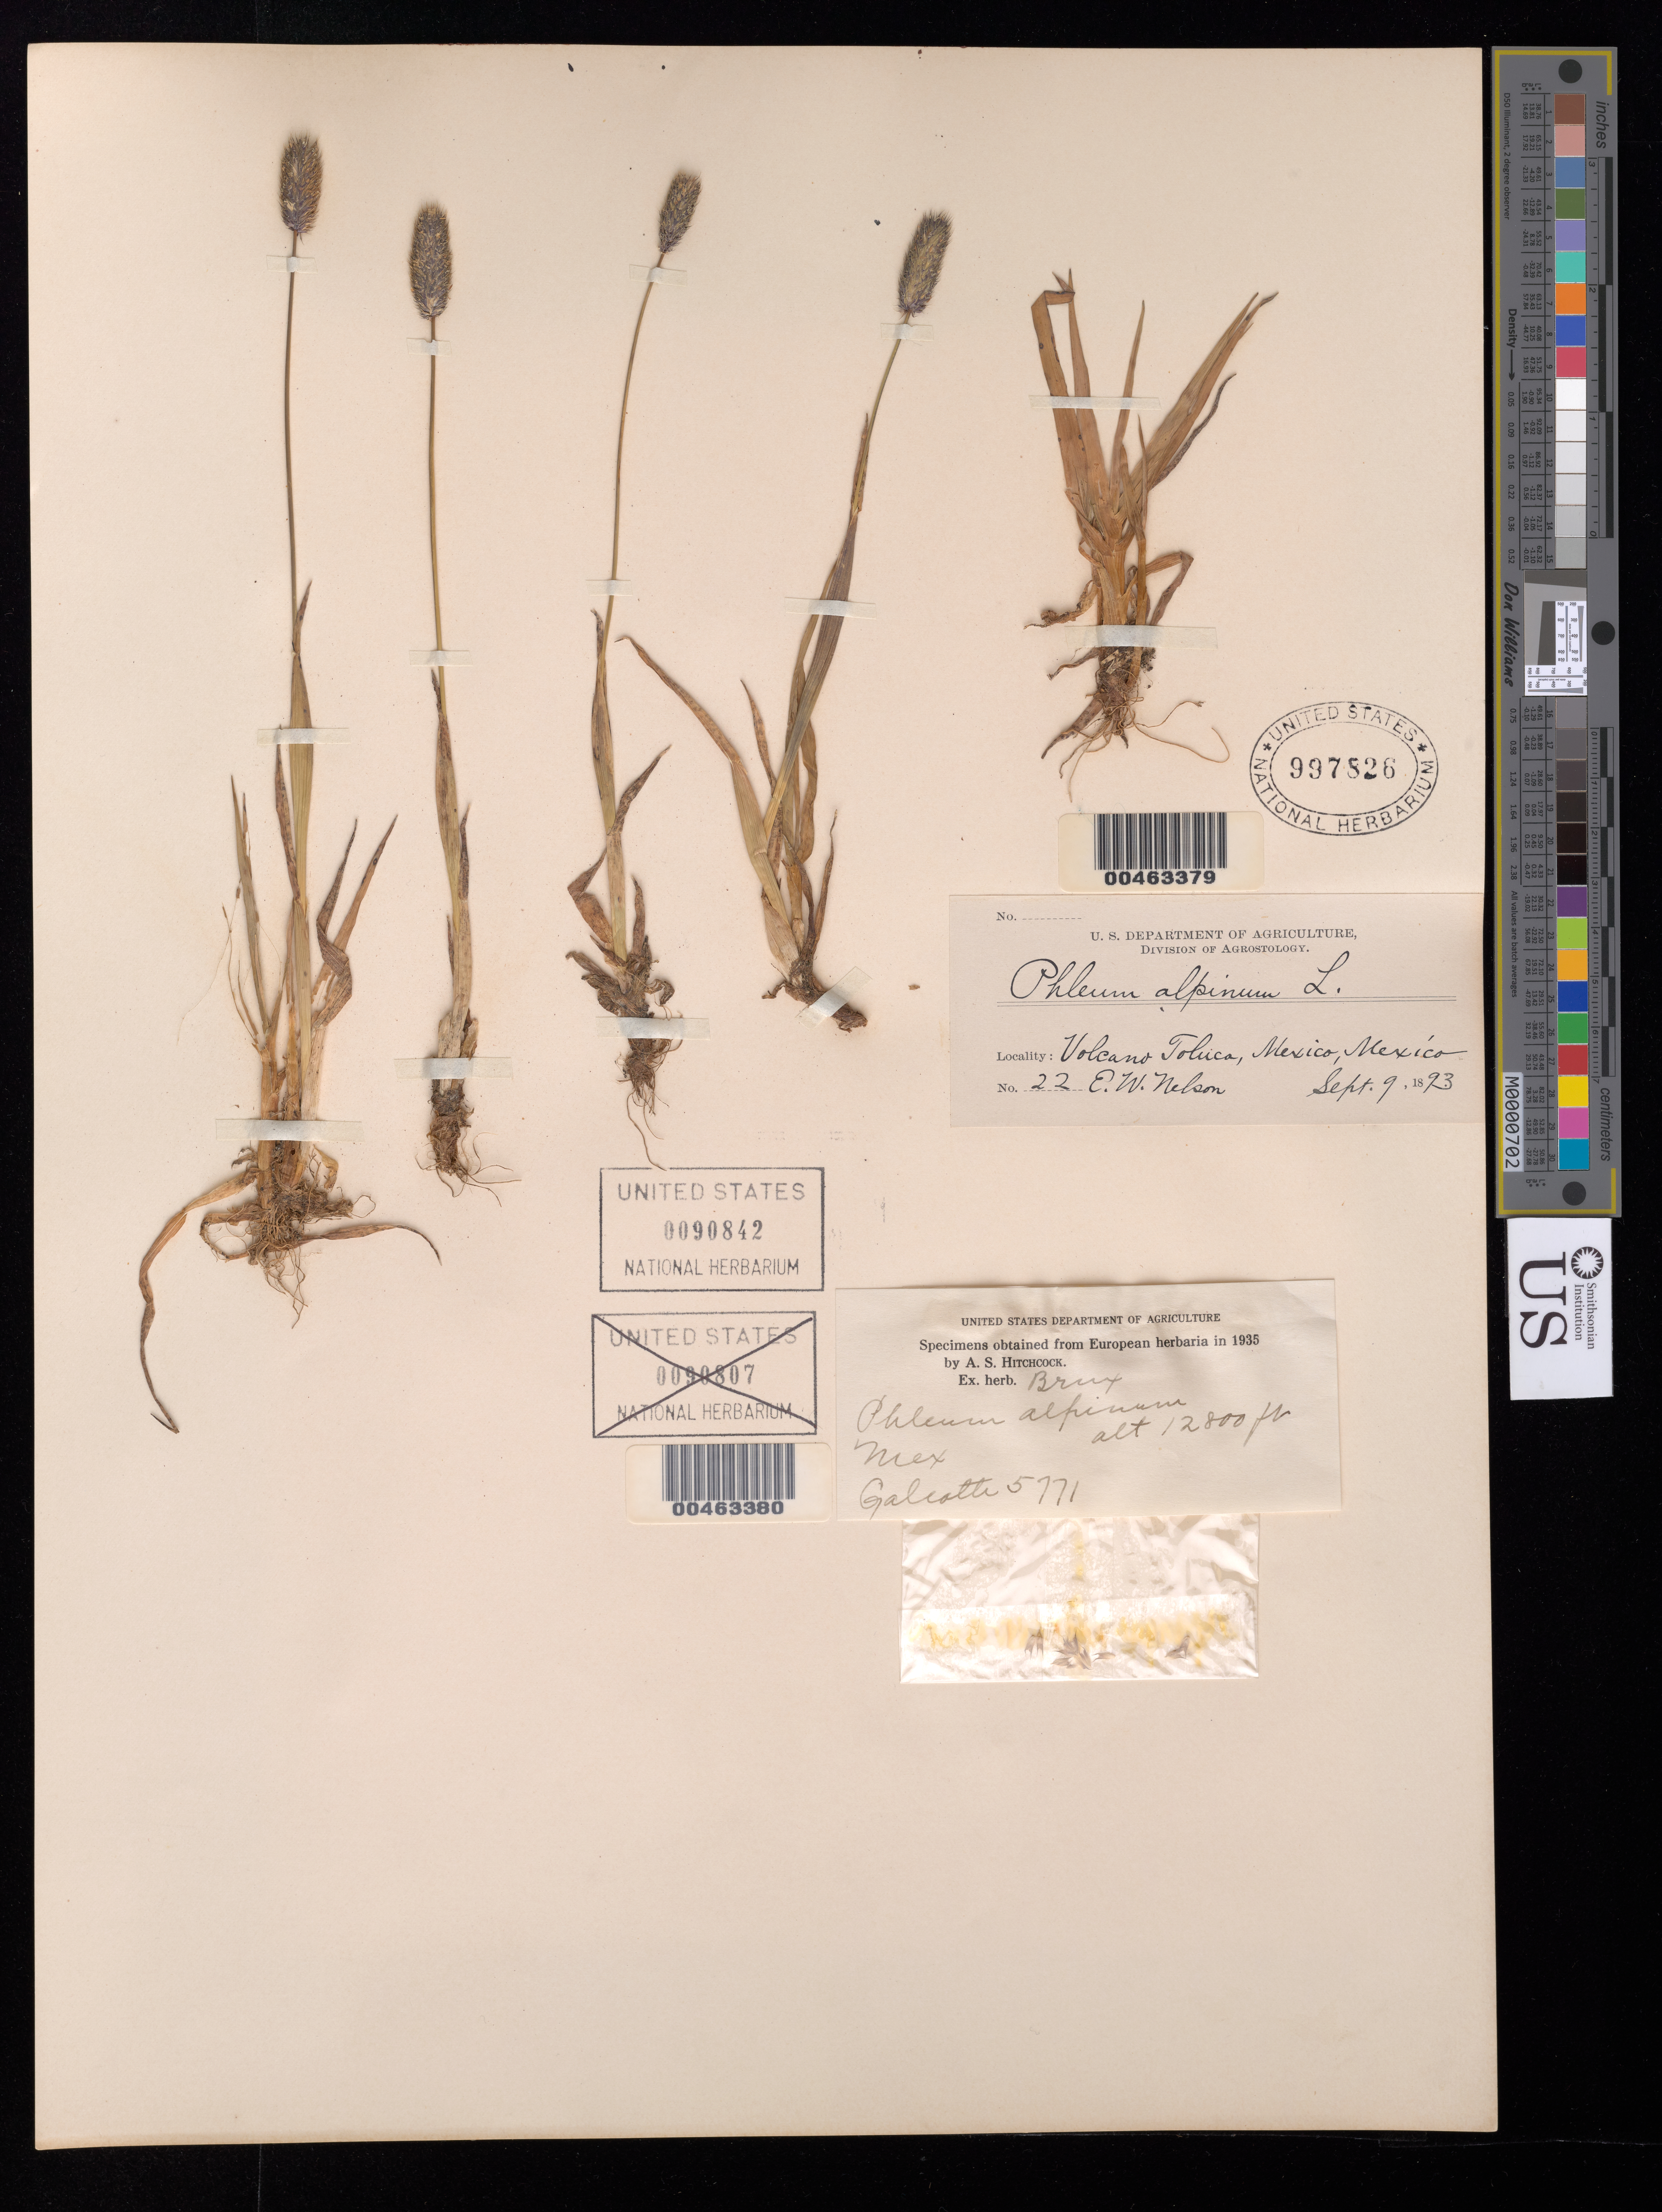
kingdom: Plantae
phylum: Tracheophyta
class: Liliopsida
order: Poales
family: Poaceae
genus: Phleum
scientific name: Phleum alpinum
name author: L.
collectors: E. W. Nelson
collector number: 22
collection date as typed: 9 Sep 1893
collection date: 1893-09-09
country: Mexico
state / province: México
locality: Volcano Toluca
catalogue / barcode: US 997826